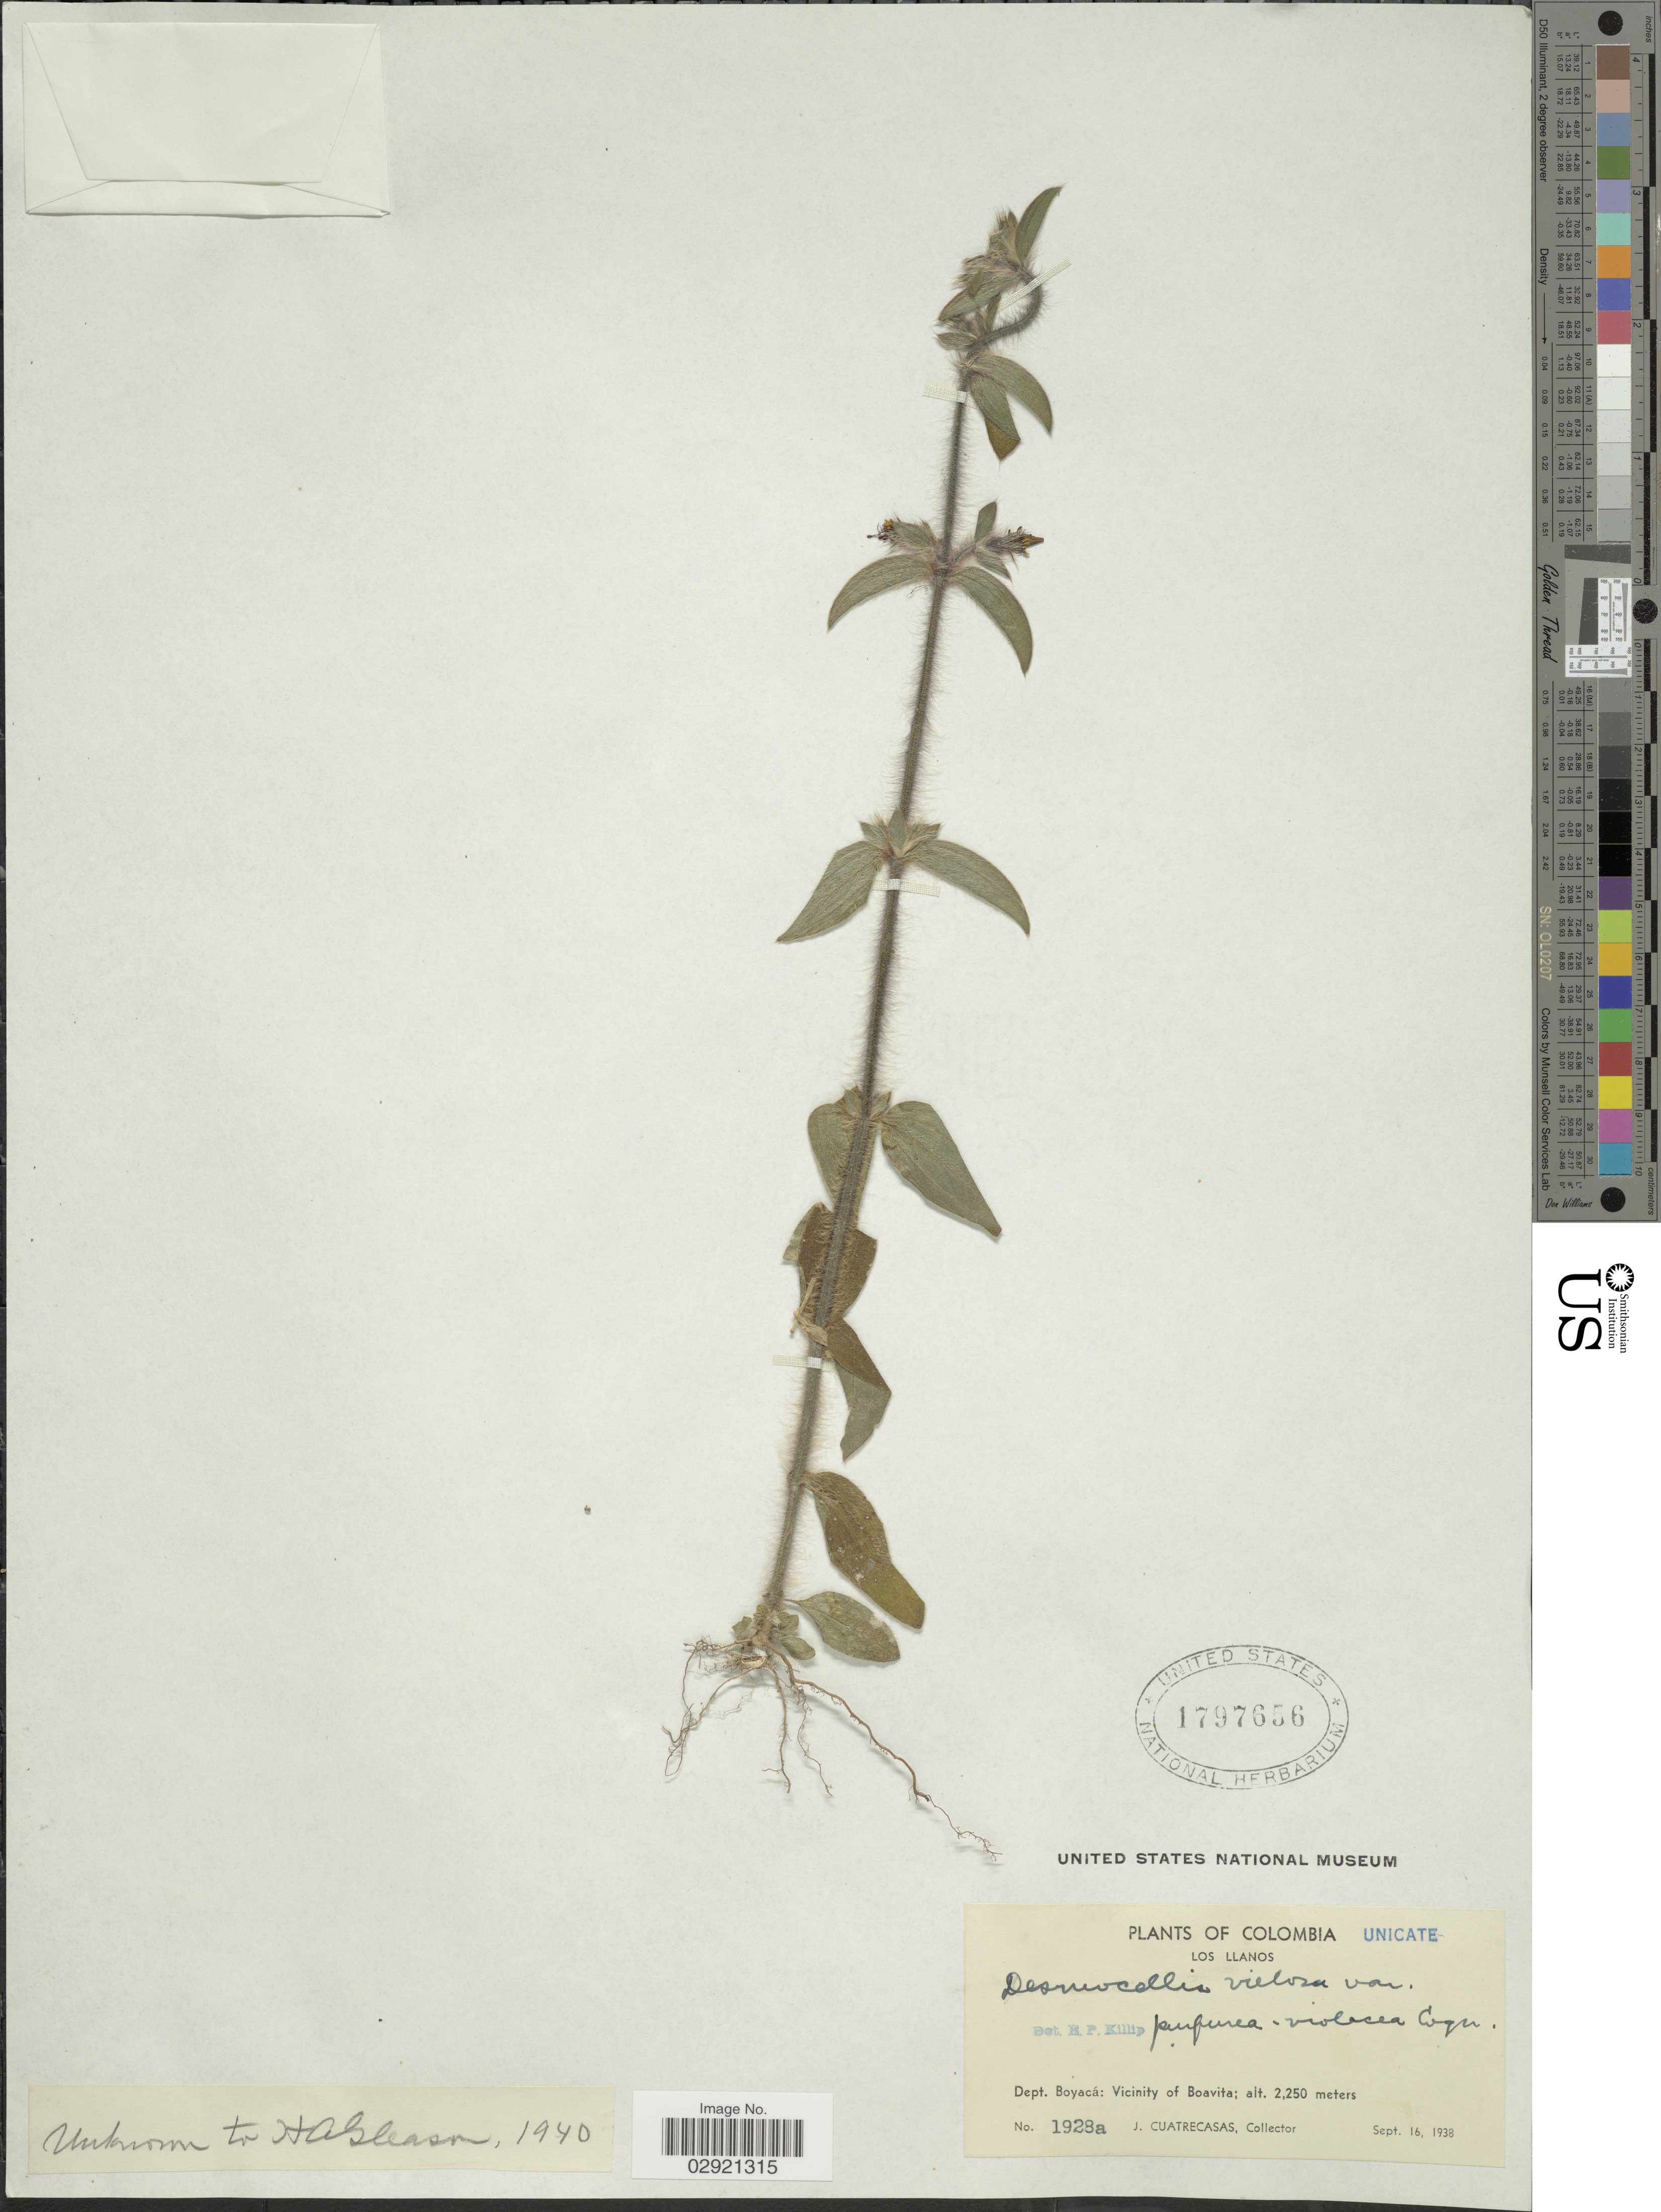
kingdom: Plantae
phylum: Tracheophyta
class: Magnoliopsida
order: Myrtales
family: Melastomataceae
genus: Desmoscelis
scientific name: Desmoscelis villosa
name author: (Aubl.) Naudin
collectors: J. Cuatrecasas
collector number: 1928a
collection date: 1938-09-16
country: Colombia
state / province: Boyacá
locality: Los Llanos. Dept. Boyacá: Vicinity of Boavita.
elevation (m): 2250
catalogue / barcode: US 1797656